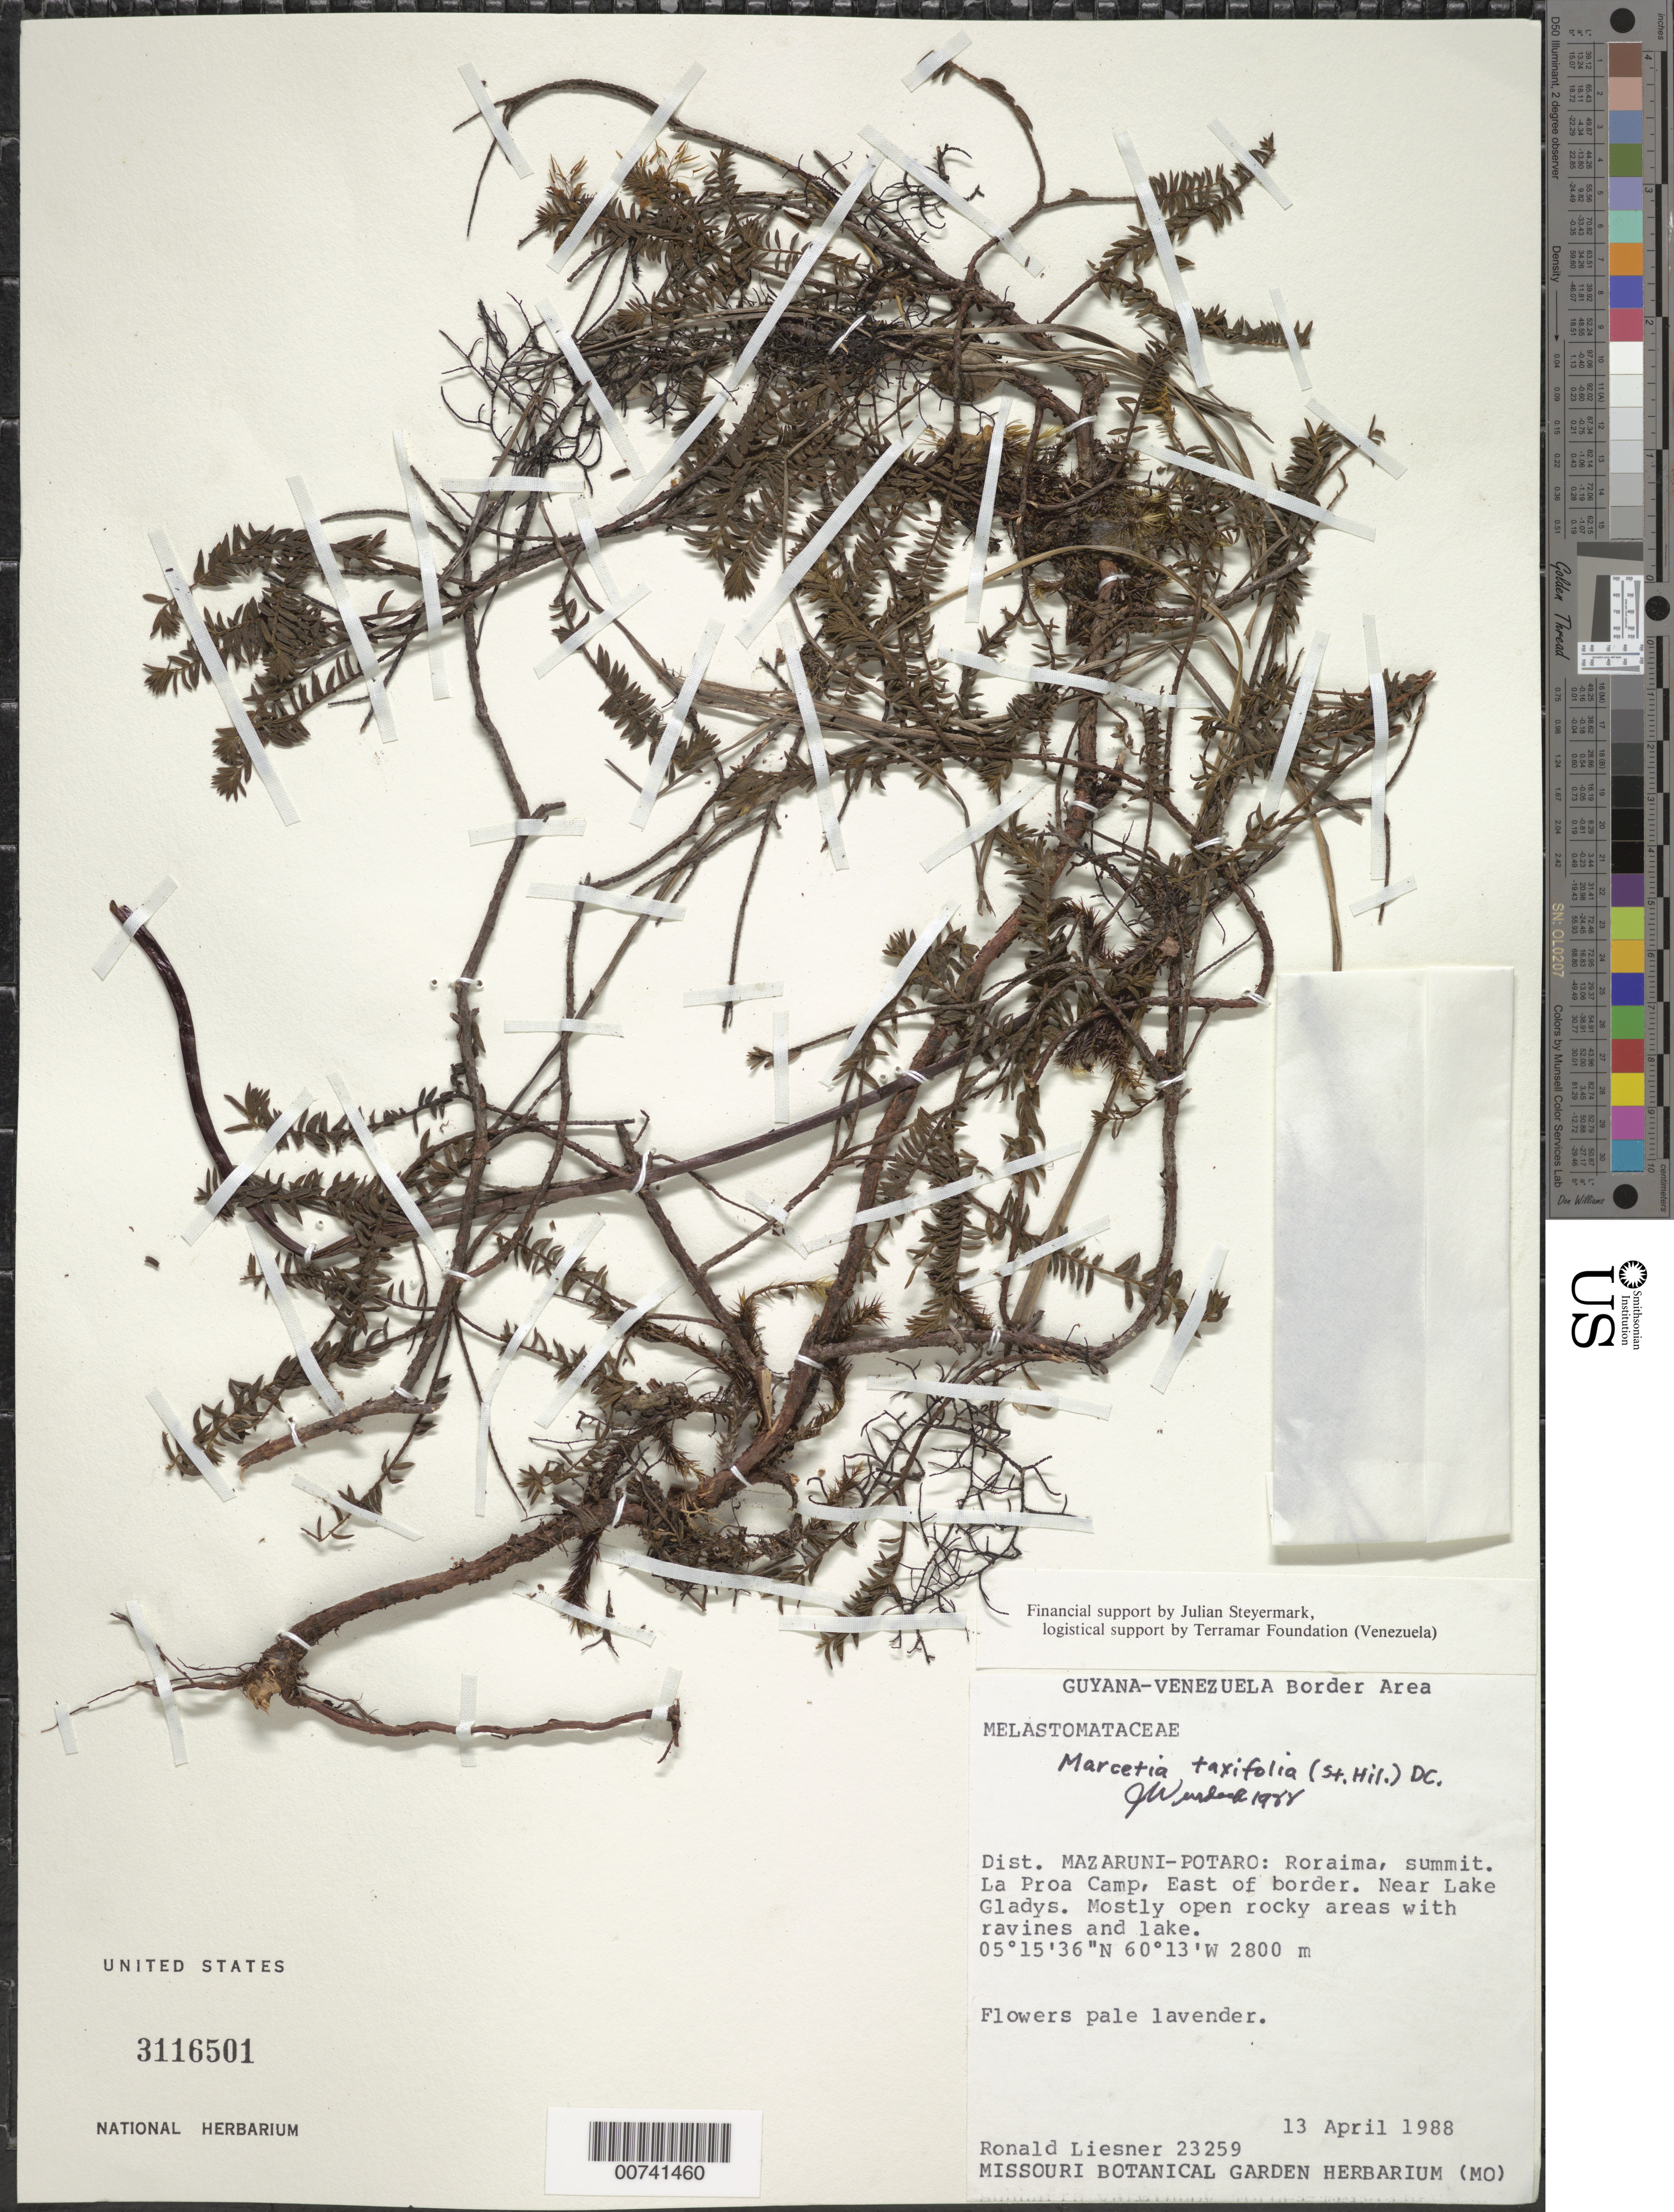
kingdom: Plantae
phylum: Tracheophyta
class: Magnoliopsida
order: Myrtales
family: Melastomataceae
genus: Marcetia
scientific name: Marcetia taxifolia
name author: (A. St.-Hil.) DC.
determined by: Wurdack, John J., (US), US (UNITED STATES)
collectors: R. L. Liesner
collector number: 23259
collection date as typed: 13-Apr-88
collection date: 1988-04-13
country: Guyana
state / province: Cuyuni-Mazaruni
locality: Mt. Roraima summit; La Proa Camp, near Lake Gladys, E of border (Guyana-Venezuela Border)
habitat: Mostly open rocky areas with ravines and lake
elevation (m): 2800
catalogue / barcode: US 3116501